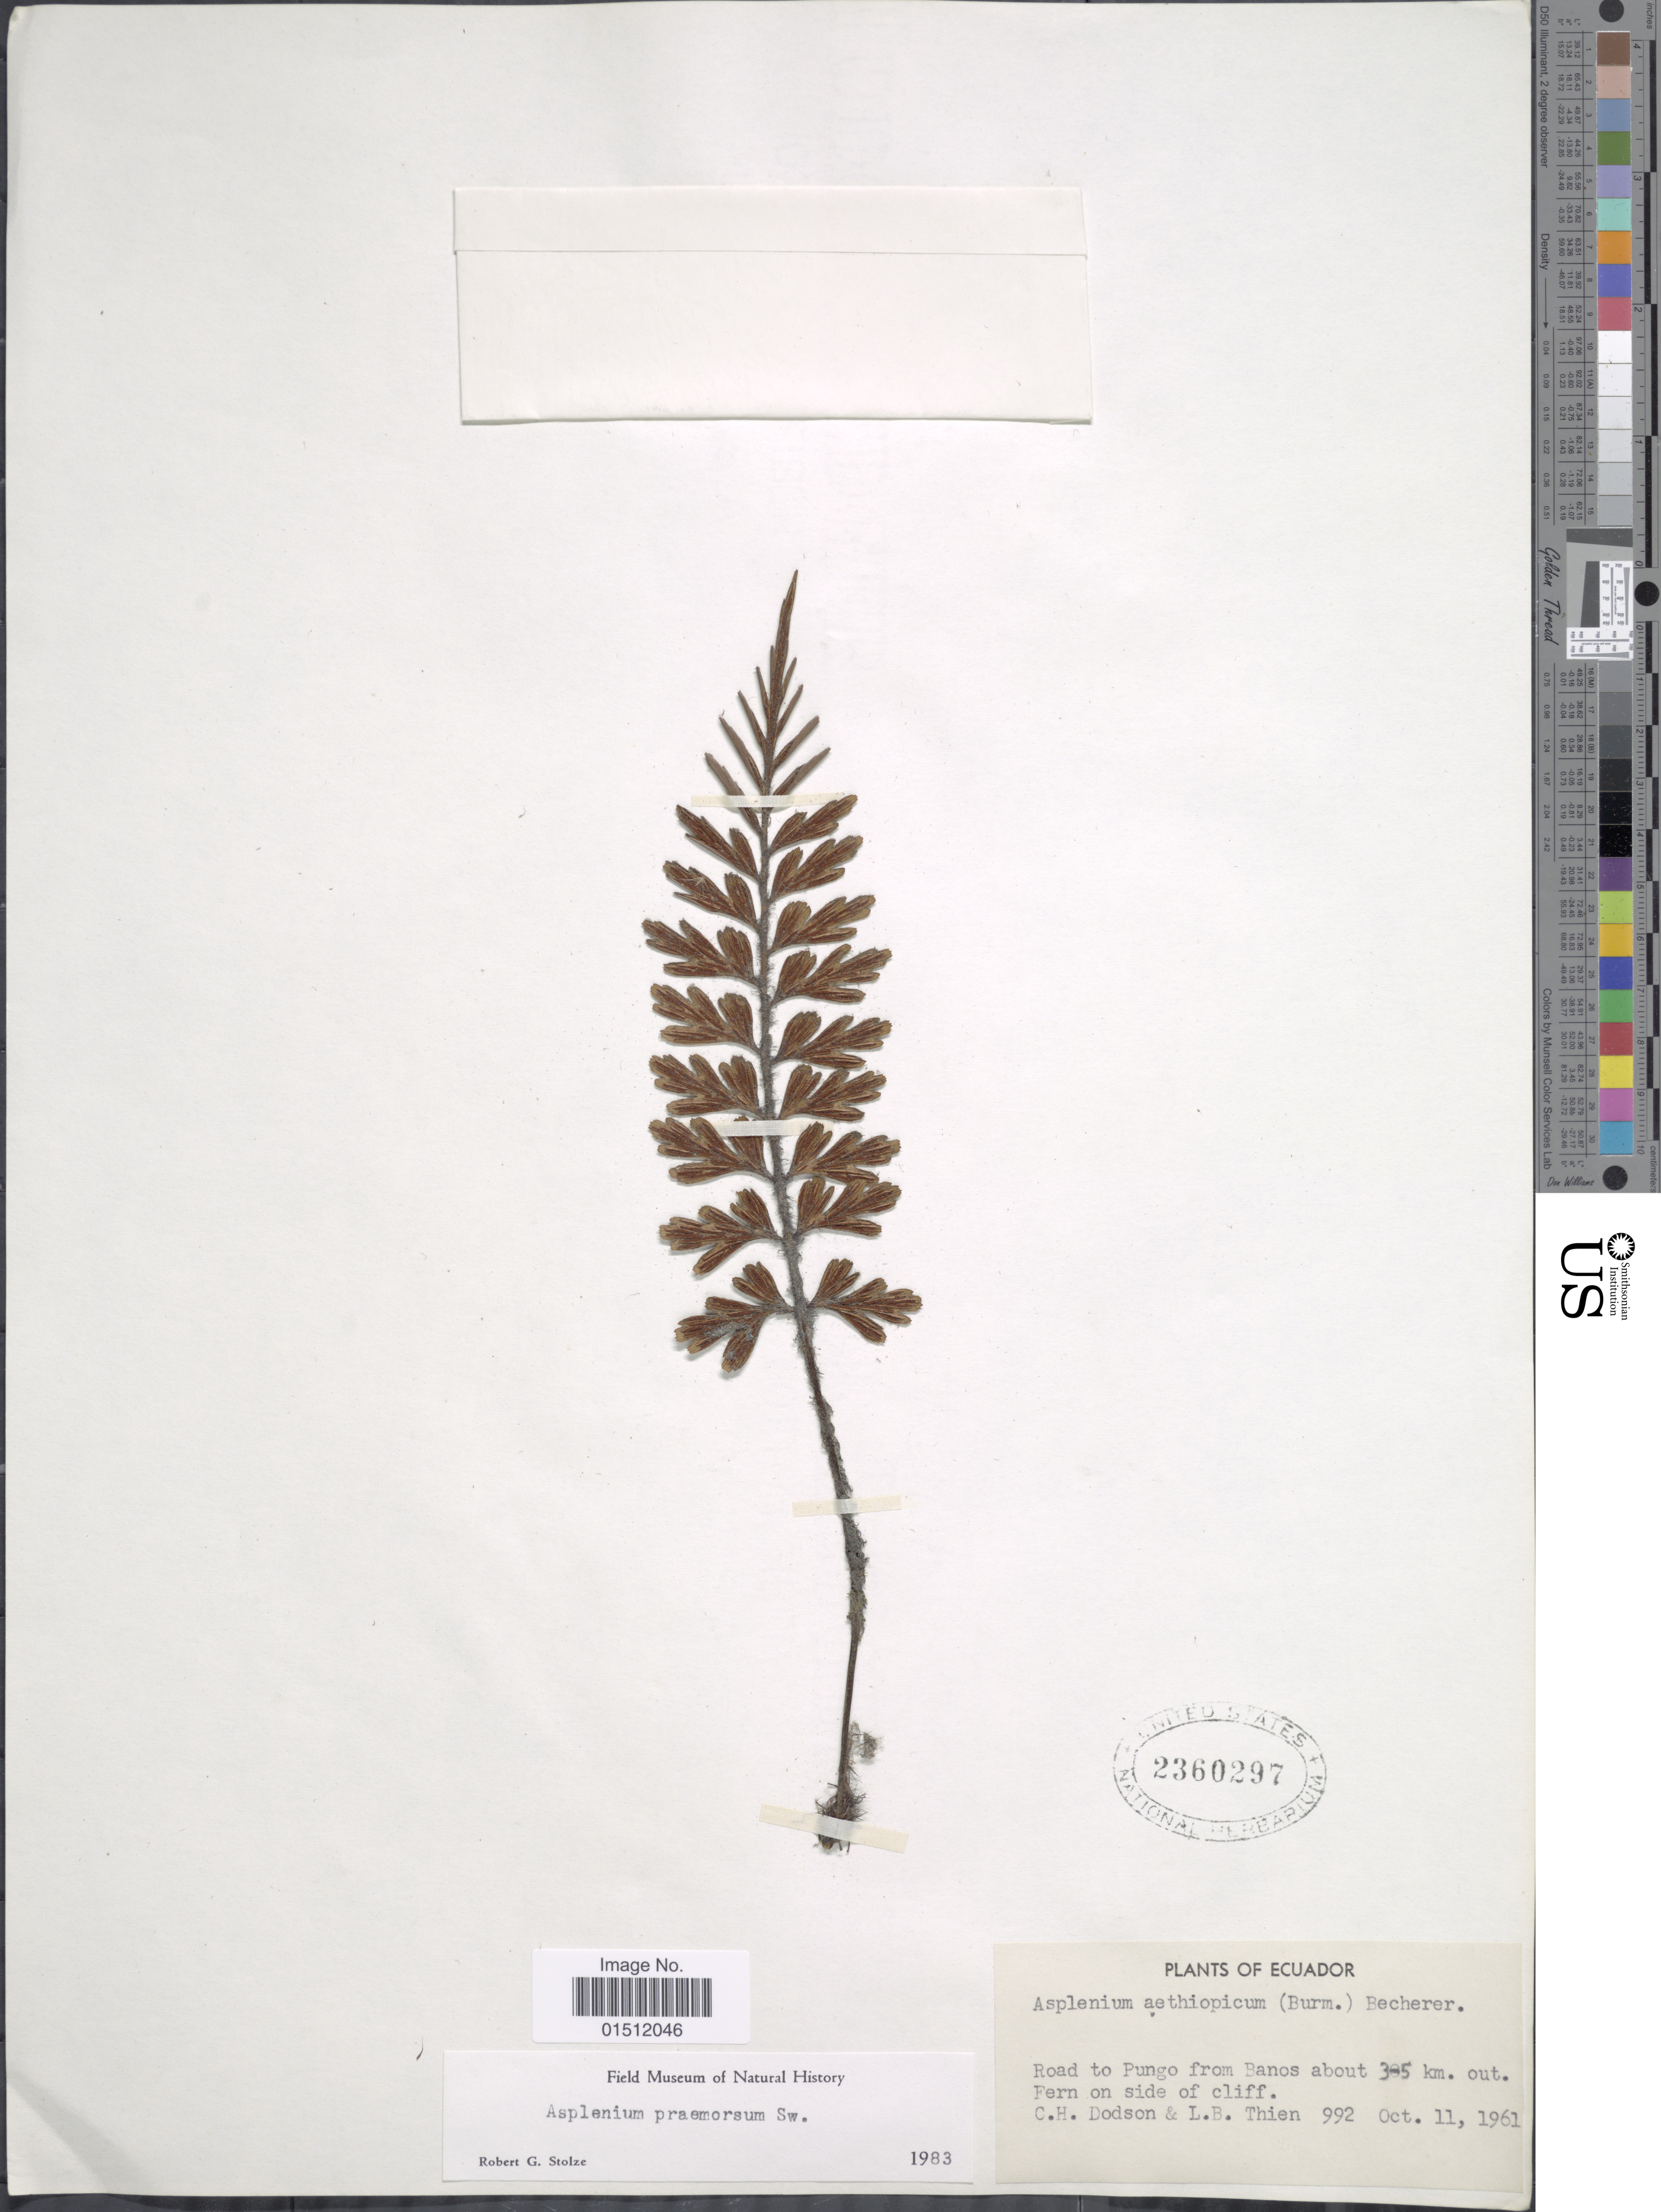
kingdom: Plantae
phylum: Tracheophyta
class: Polypodiopsida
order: Polypodiales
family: Aspleniaceae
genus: Asplenium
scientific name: Asplenium praemorsum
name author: Sw.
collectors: C. H. Dodson & L. Thien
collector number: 992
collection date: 1961-10-11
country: Ecuador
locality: Road to Pungo from Banos about 3-5 km. out Fern on side of cliff.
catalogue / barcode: US 2360297